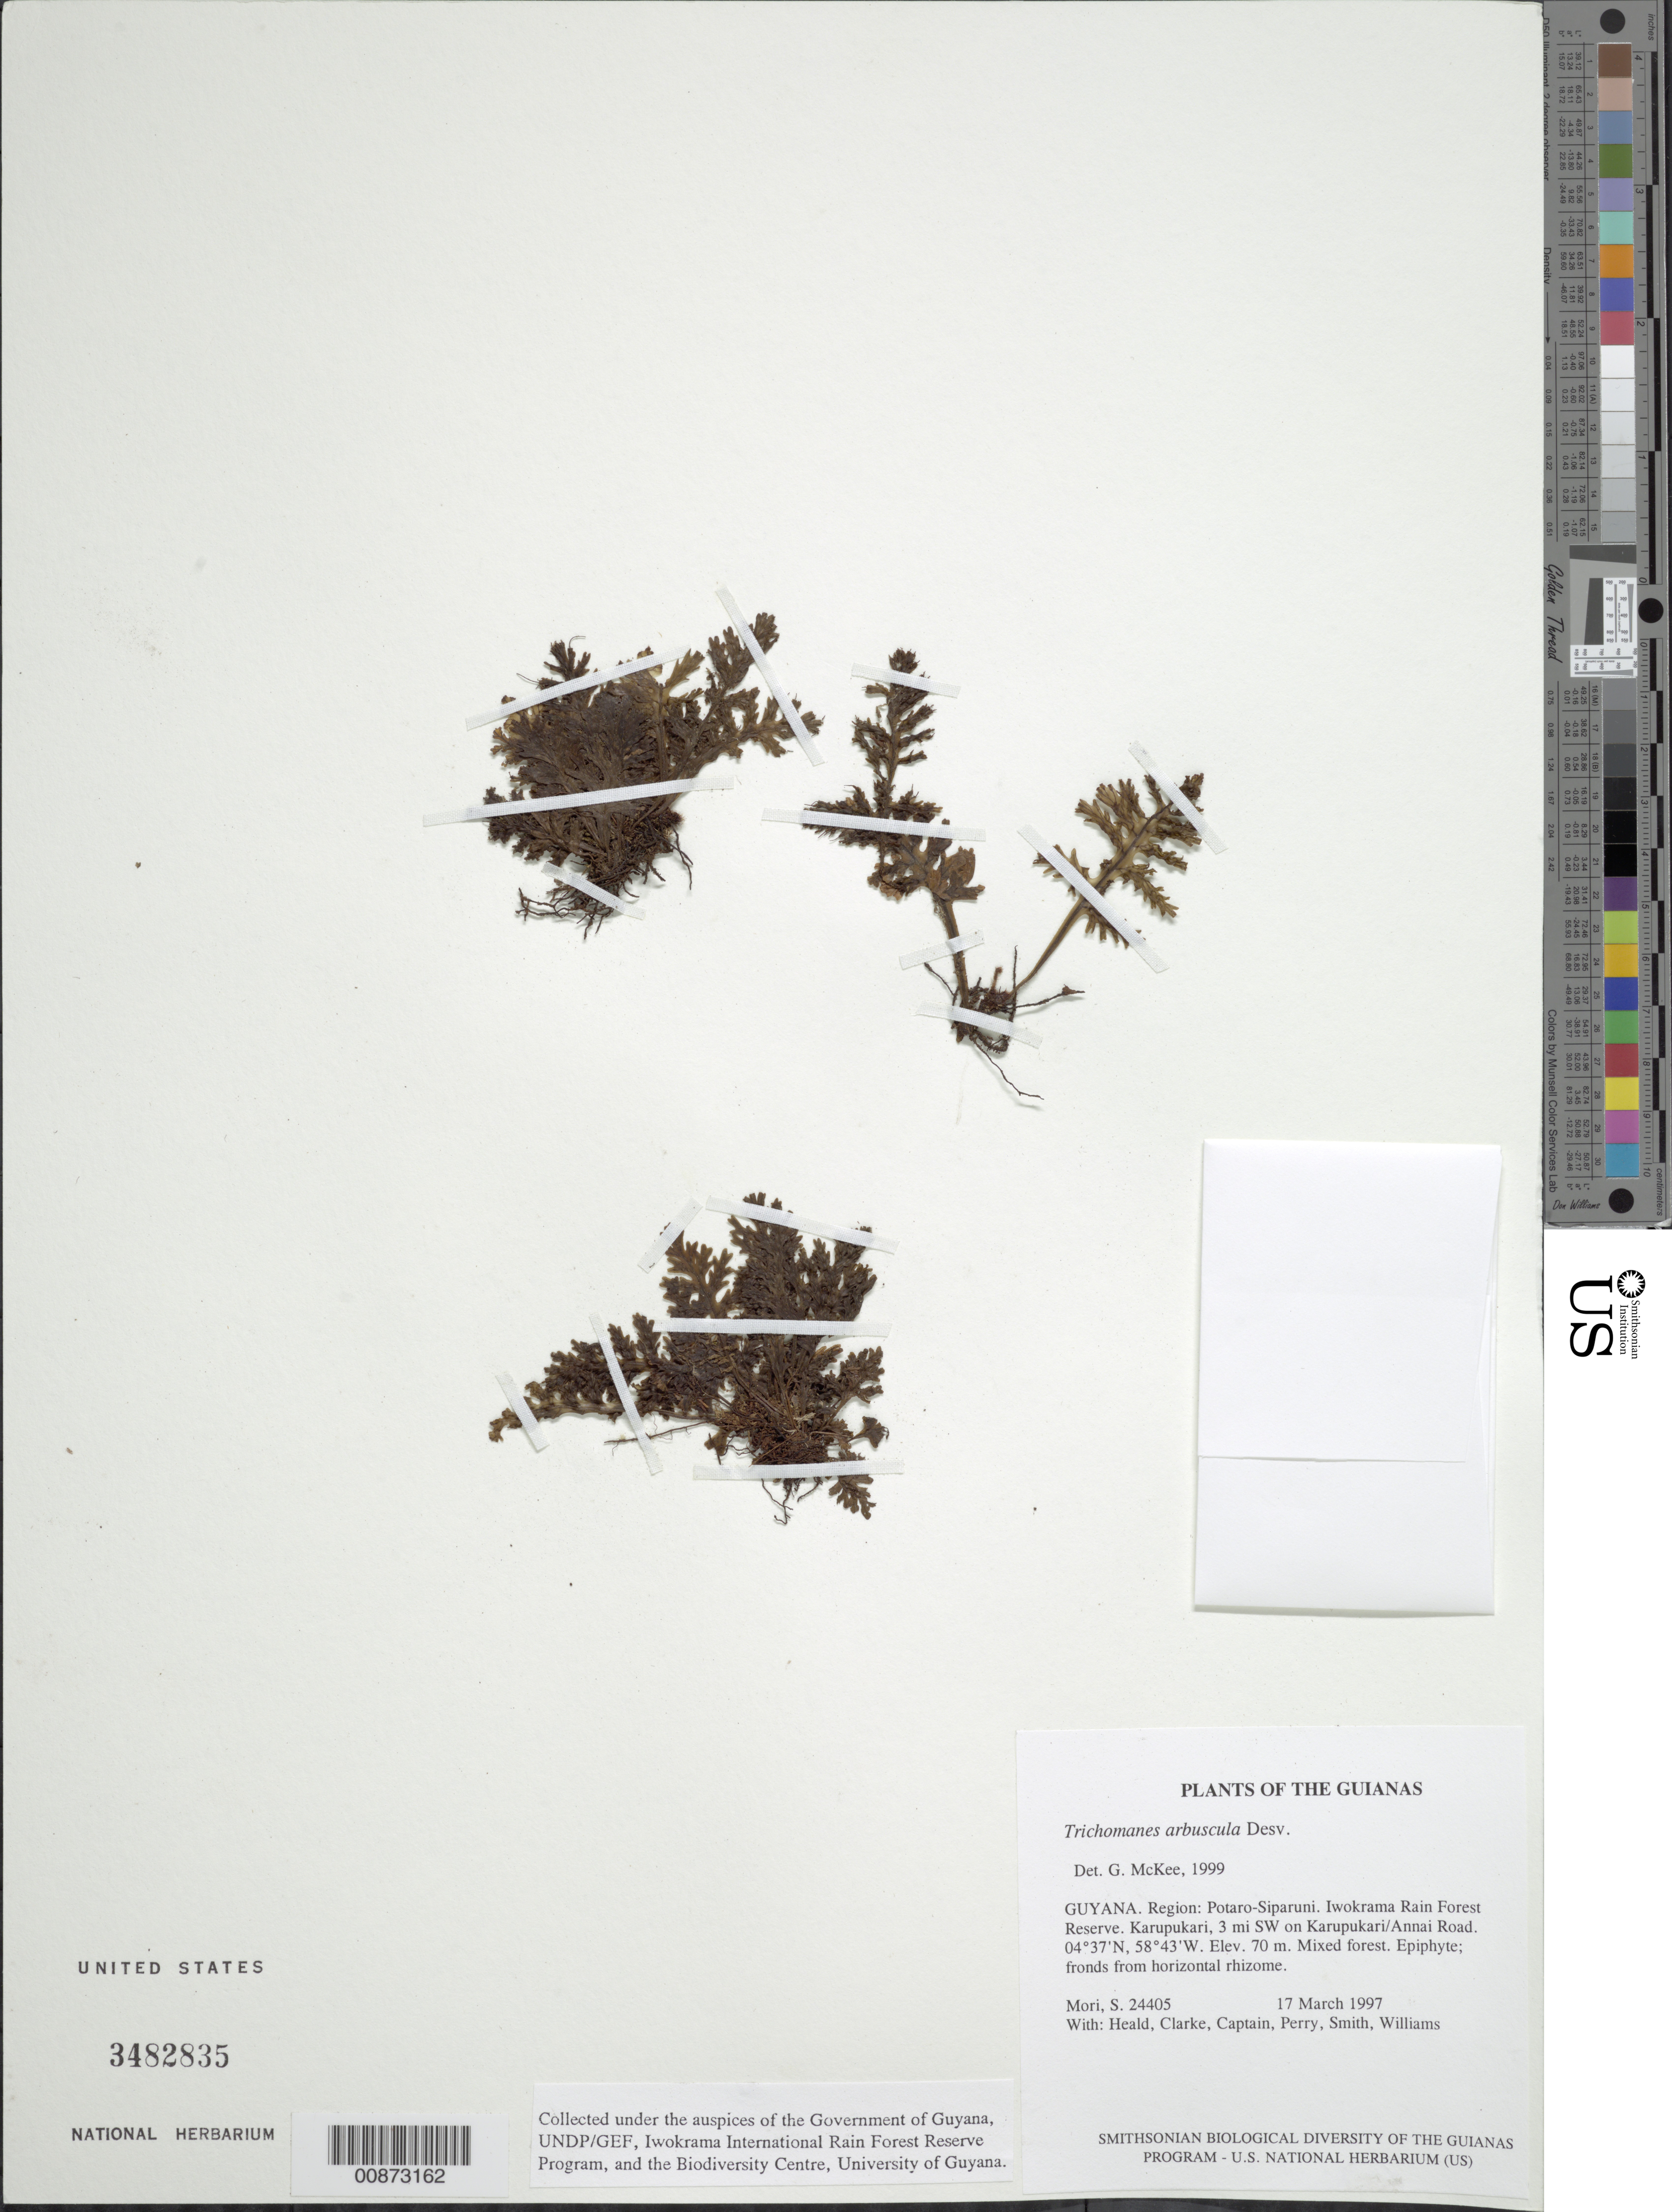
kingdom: Plantae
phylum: Tracheophyta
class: Polypodiopsida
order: Hymenophyllales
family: Hymenophyllaceae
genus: Trichomanes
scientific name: Trichomanes arbuscula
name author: Desv.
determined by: McKee, G. S., (US), NMNH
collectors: S. Mori, S. Heald, D. Clarke, C. Captain, C. Perry, -- Smith & R. Williams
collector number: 24405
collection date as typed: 17 March 1997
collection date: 1997-03-17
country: Guyana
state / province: Potaro-Siparuni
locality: Iwokrama Rain Forest Reserve. Karupukari, 3 mi SW on Karupukari/Annai Road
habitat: Mixed forest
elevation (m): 70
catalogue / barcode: US 3482835